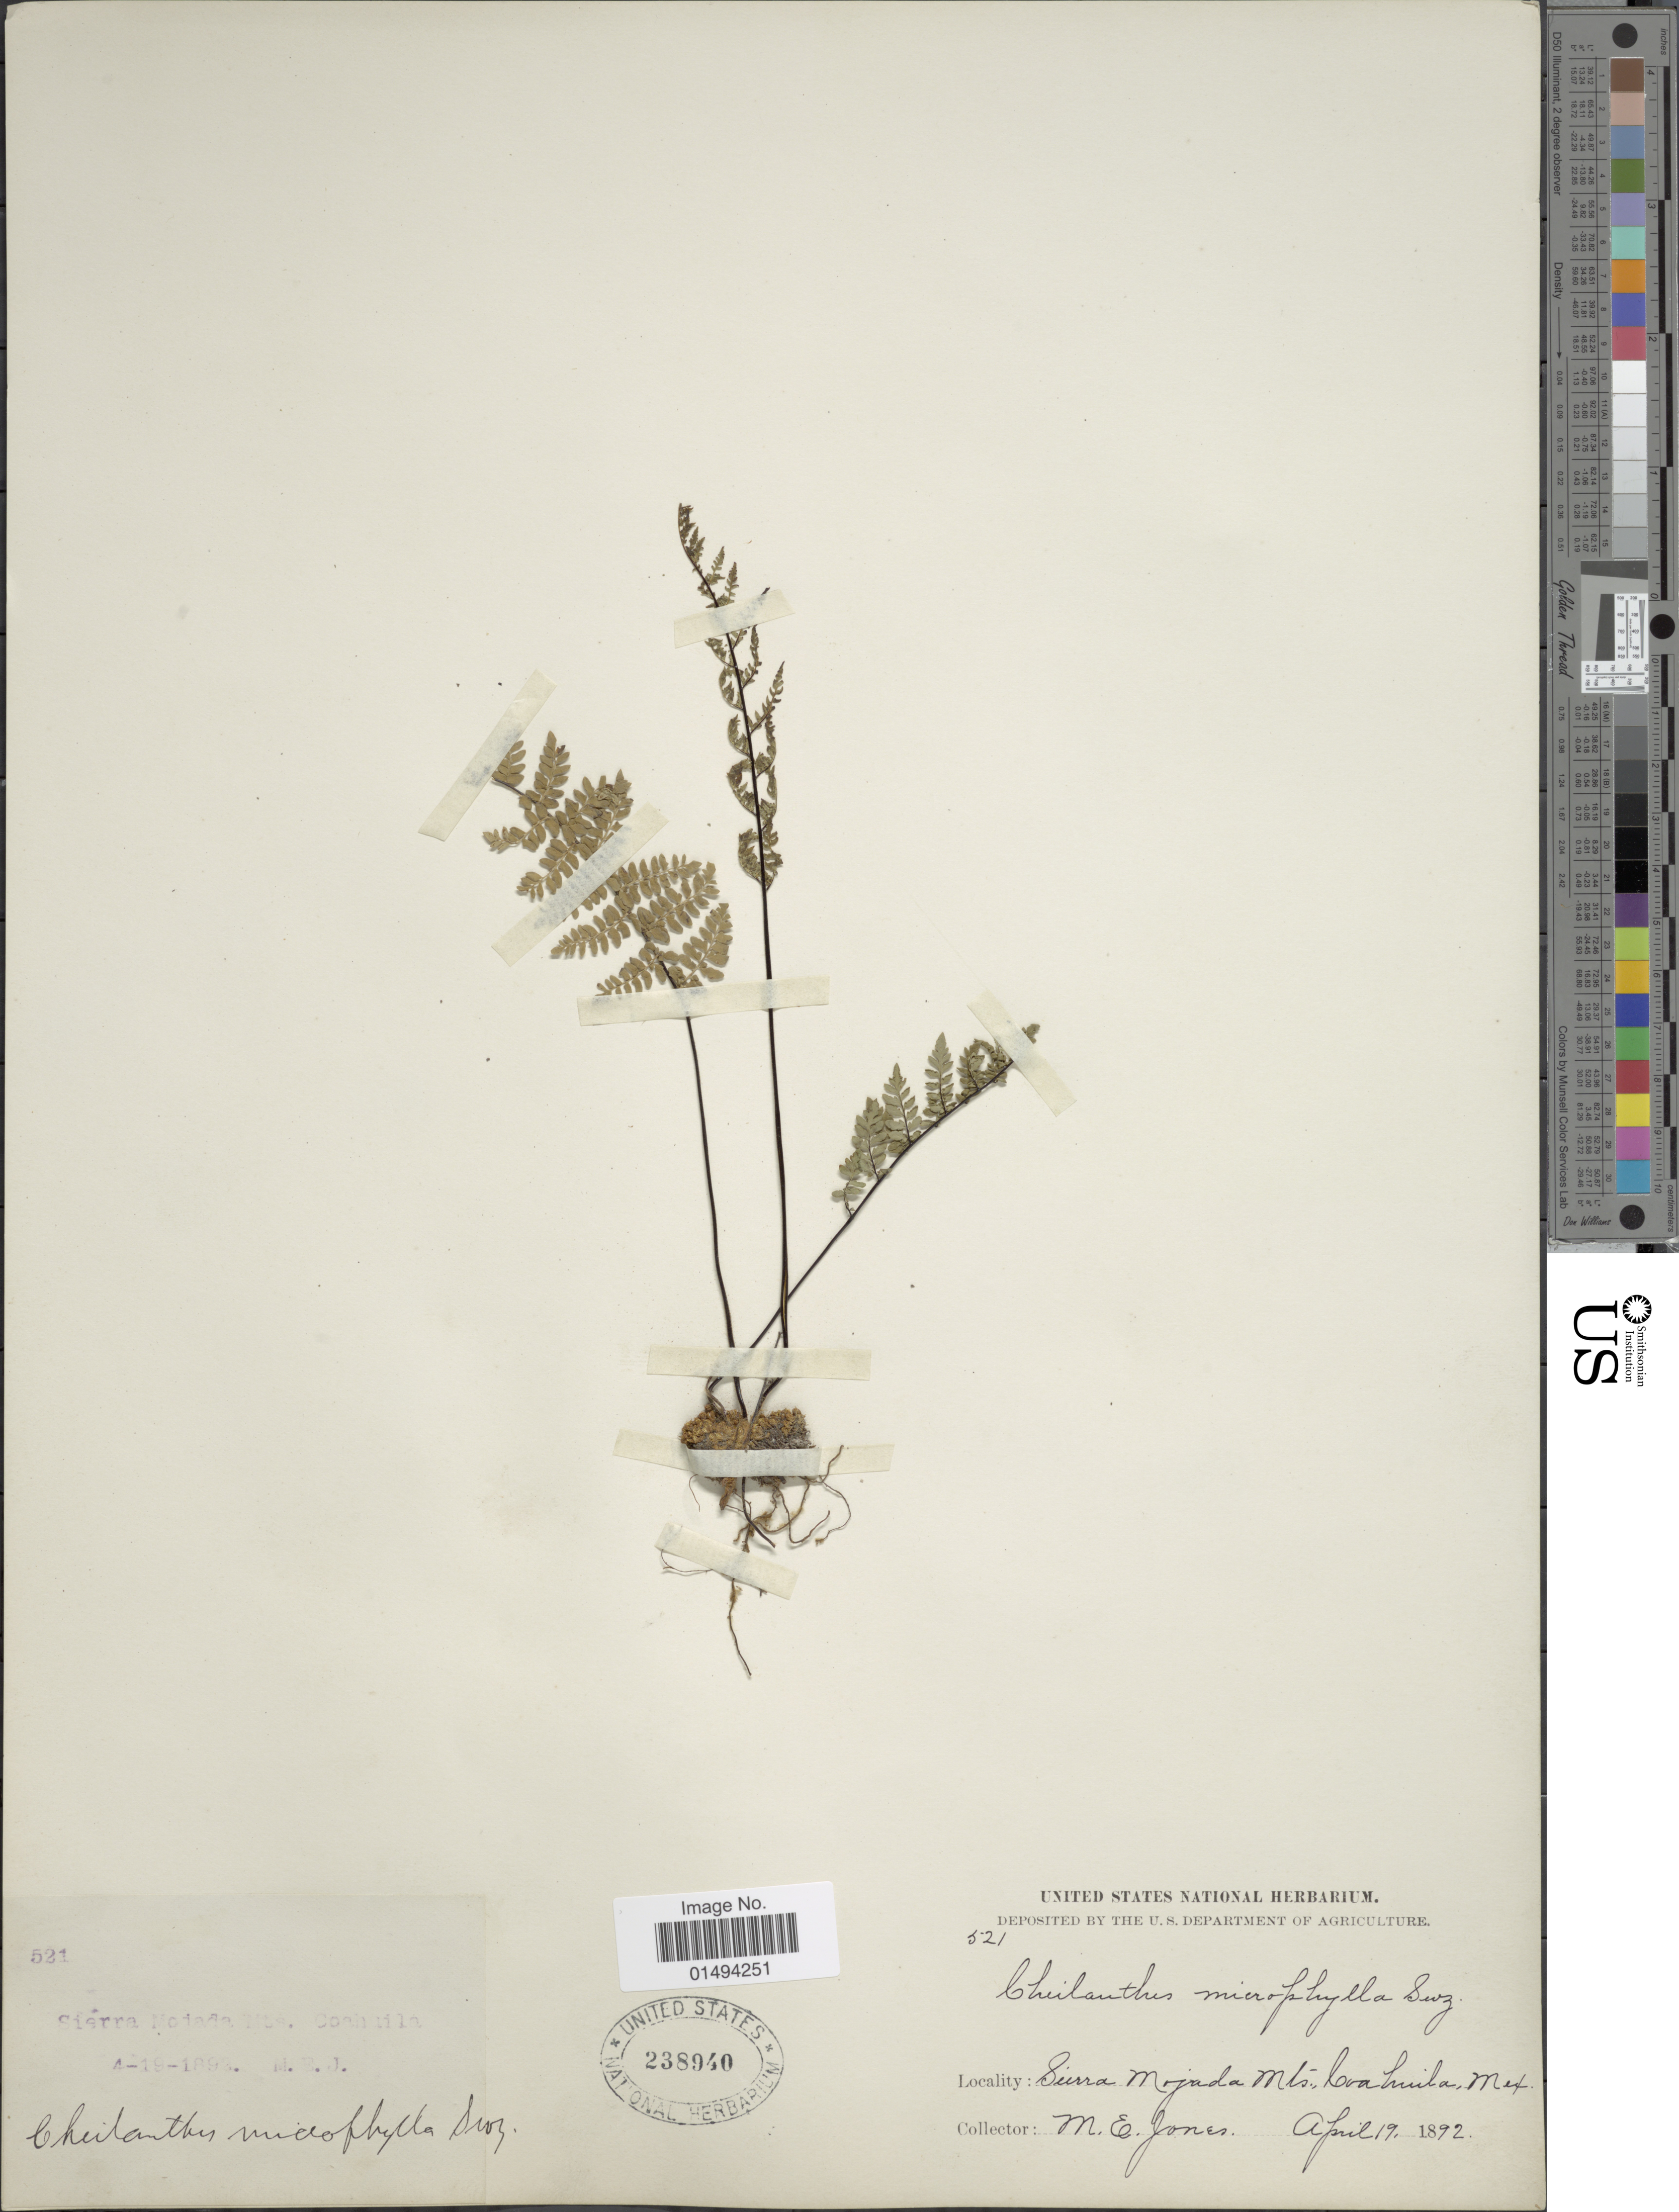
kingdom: Plantae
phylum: Tracheophyta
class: Polypodiopsida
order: Polypodiales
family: Pteridaceae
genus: Myriopteris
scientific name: Myriopteris alabamensis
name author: (Buckley) Grusz & Windham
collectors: M. E. Jones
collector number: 521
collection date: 1892-04-19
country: Mexico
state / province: Coahuila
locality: Sierra Mojada Mts. Coahuila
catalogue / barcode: US 238940